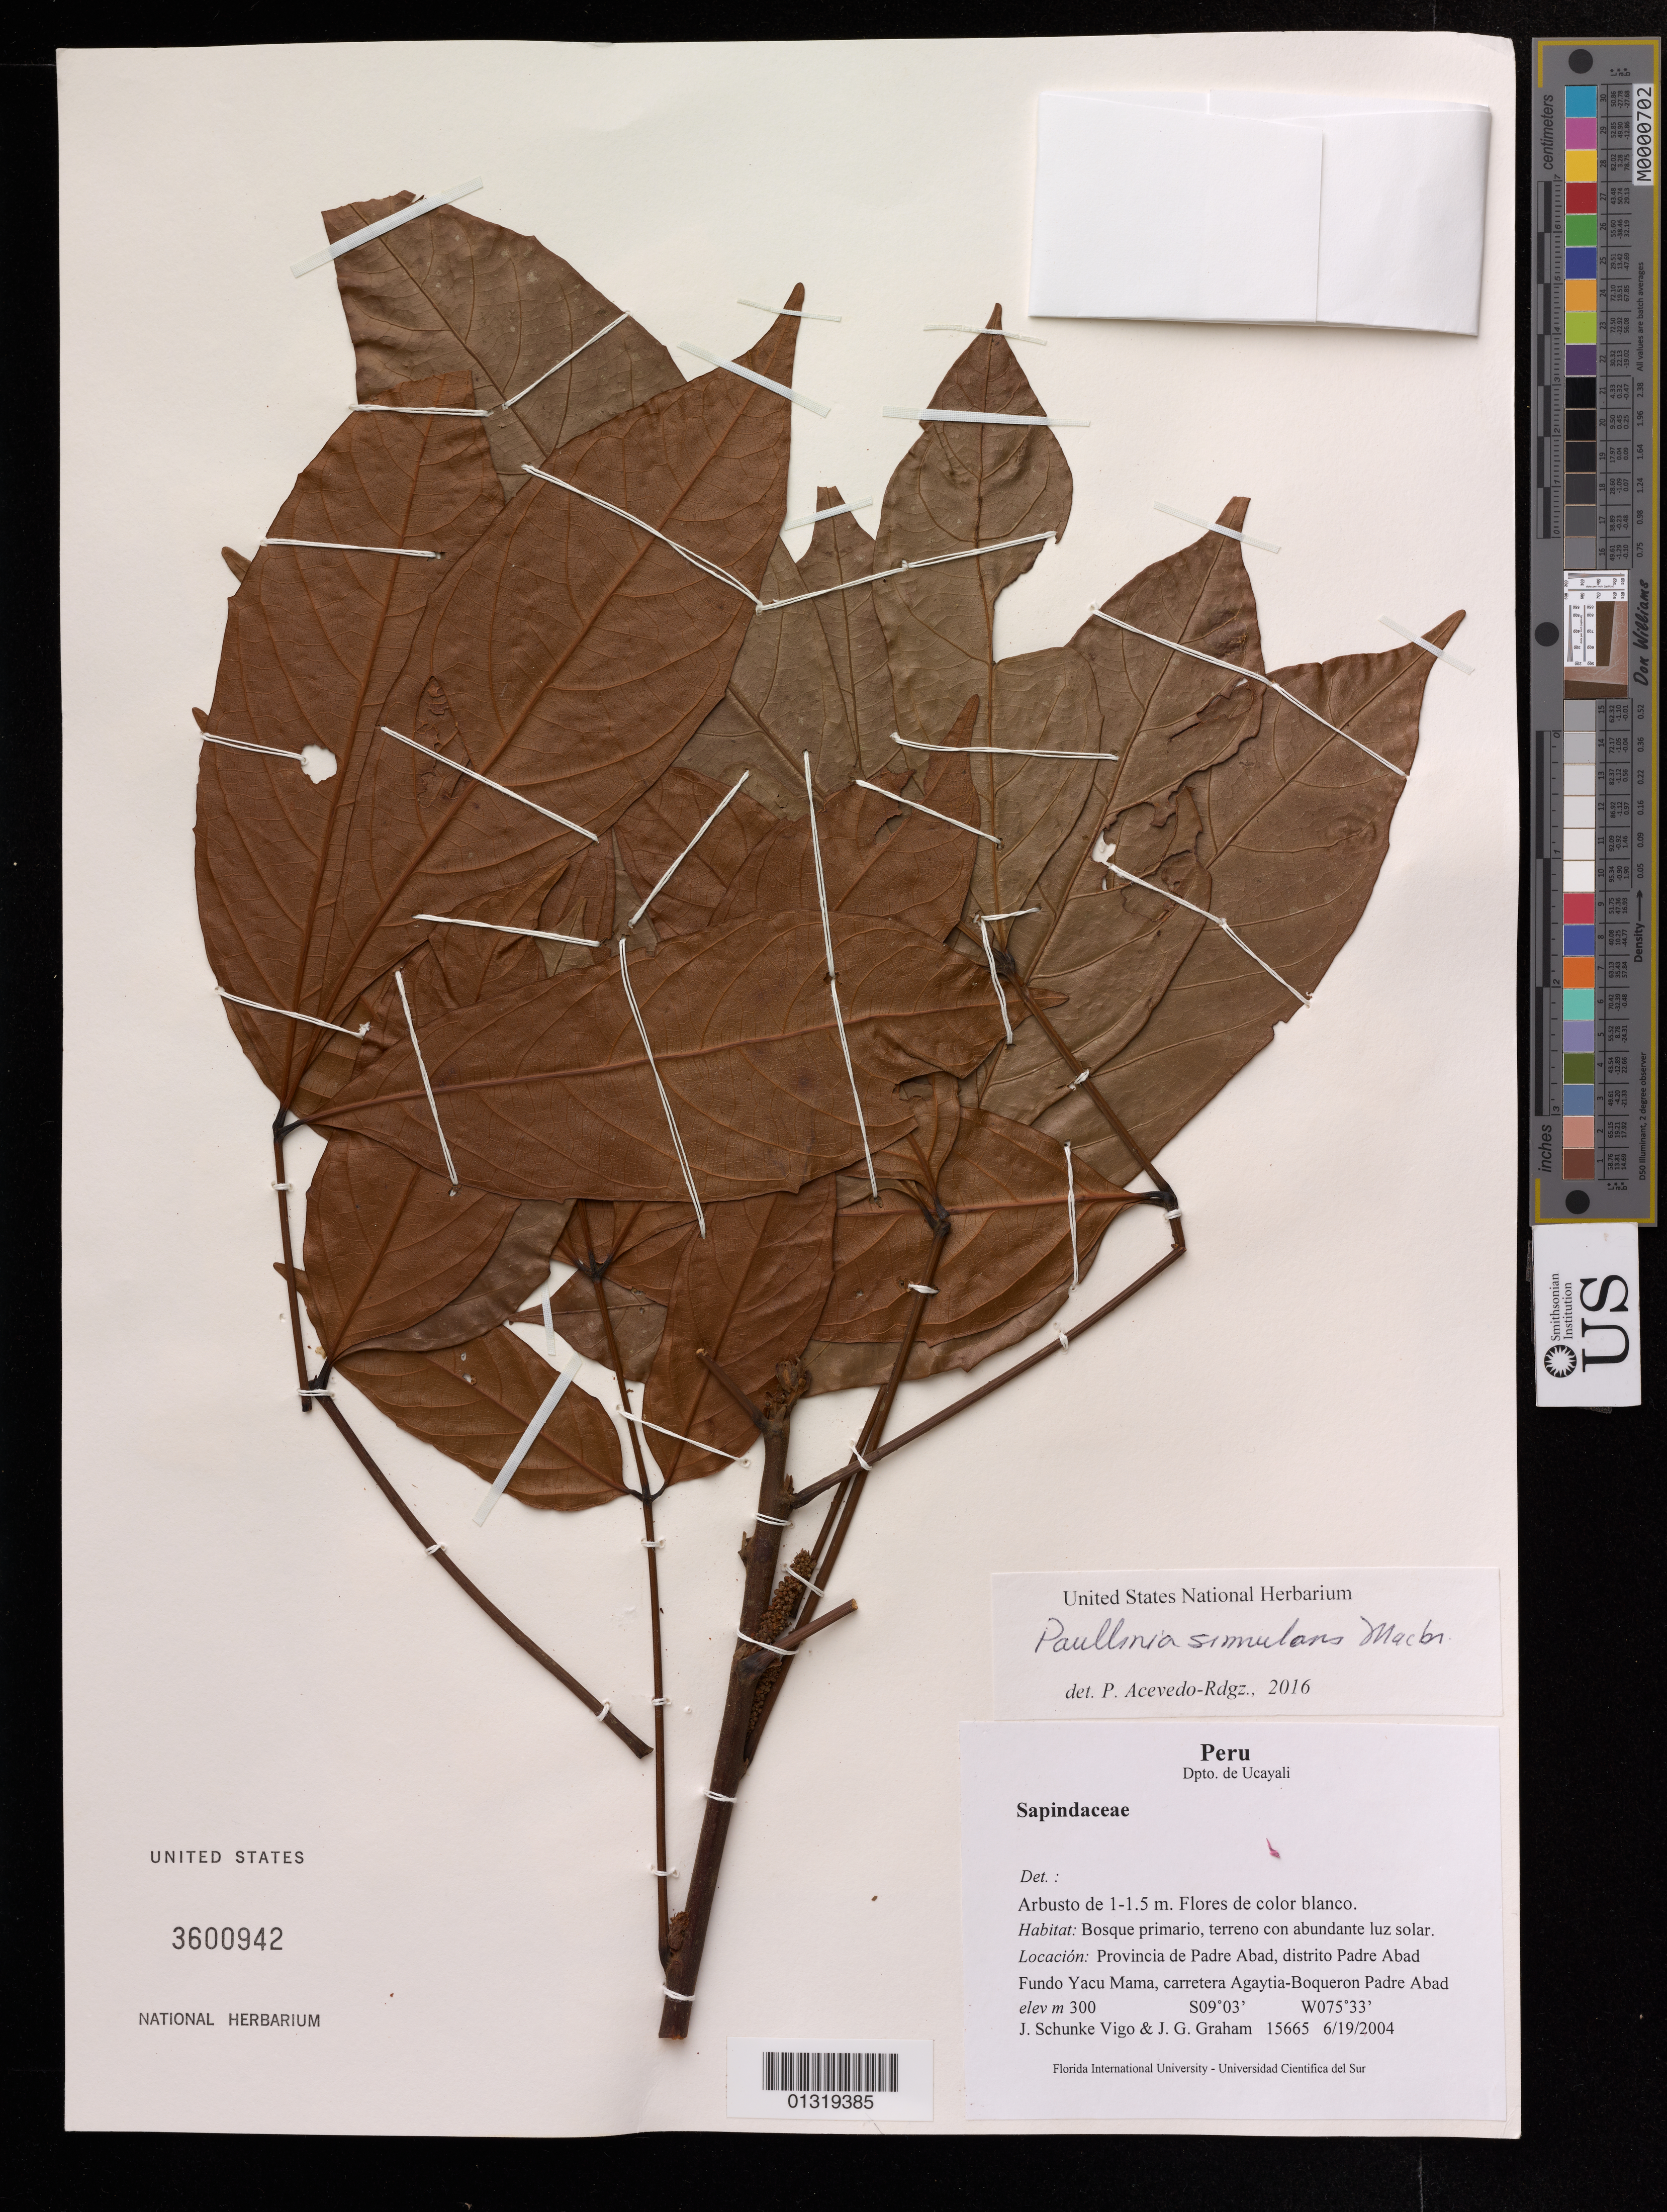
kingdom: Plantae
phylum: Tracheophyta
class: Magnoliopsida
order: Sapindales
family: Sapindaceae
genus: Paullinia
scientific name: Paullinia simulans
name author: J.F. Macbr.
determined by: Acevedo-Rodríguez, P., (BOT), Smithsonian Institution - National Museum of Natural History (UNITED STATES)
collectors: J. Schunke Vigo & J. Graham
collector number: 15665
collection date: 2004-06-19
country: Peru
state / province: Ucayali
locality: Provincia de Padre Abad, distrito Padre Abad Fundo Yacu Mama, carretera Agaytia-Boqueron Padre Abad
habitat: Bosque primario, terreno con abundante luz solar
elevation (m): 300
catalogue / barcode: US 3600942